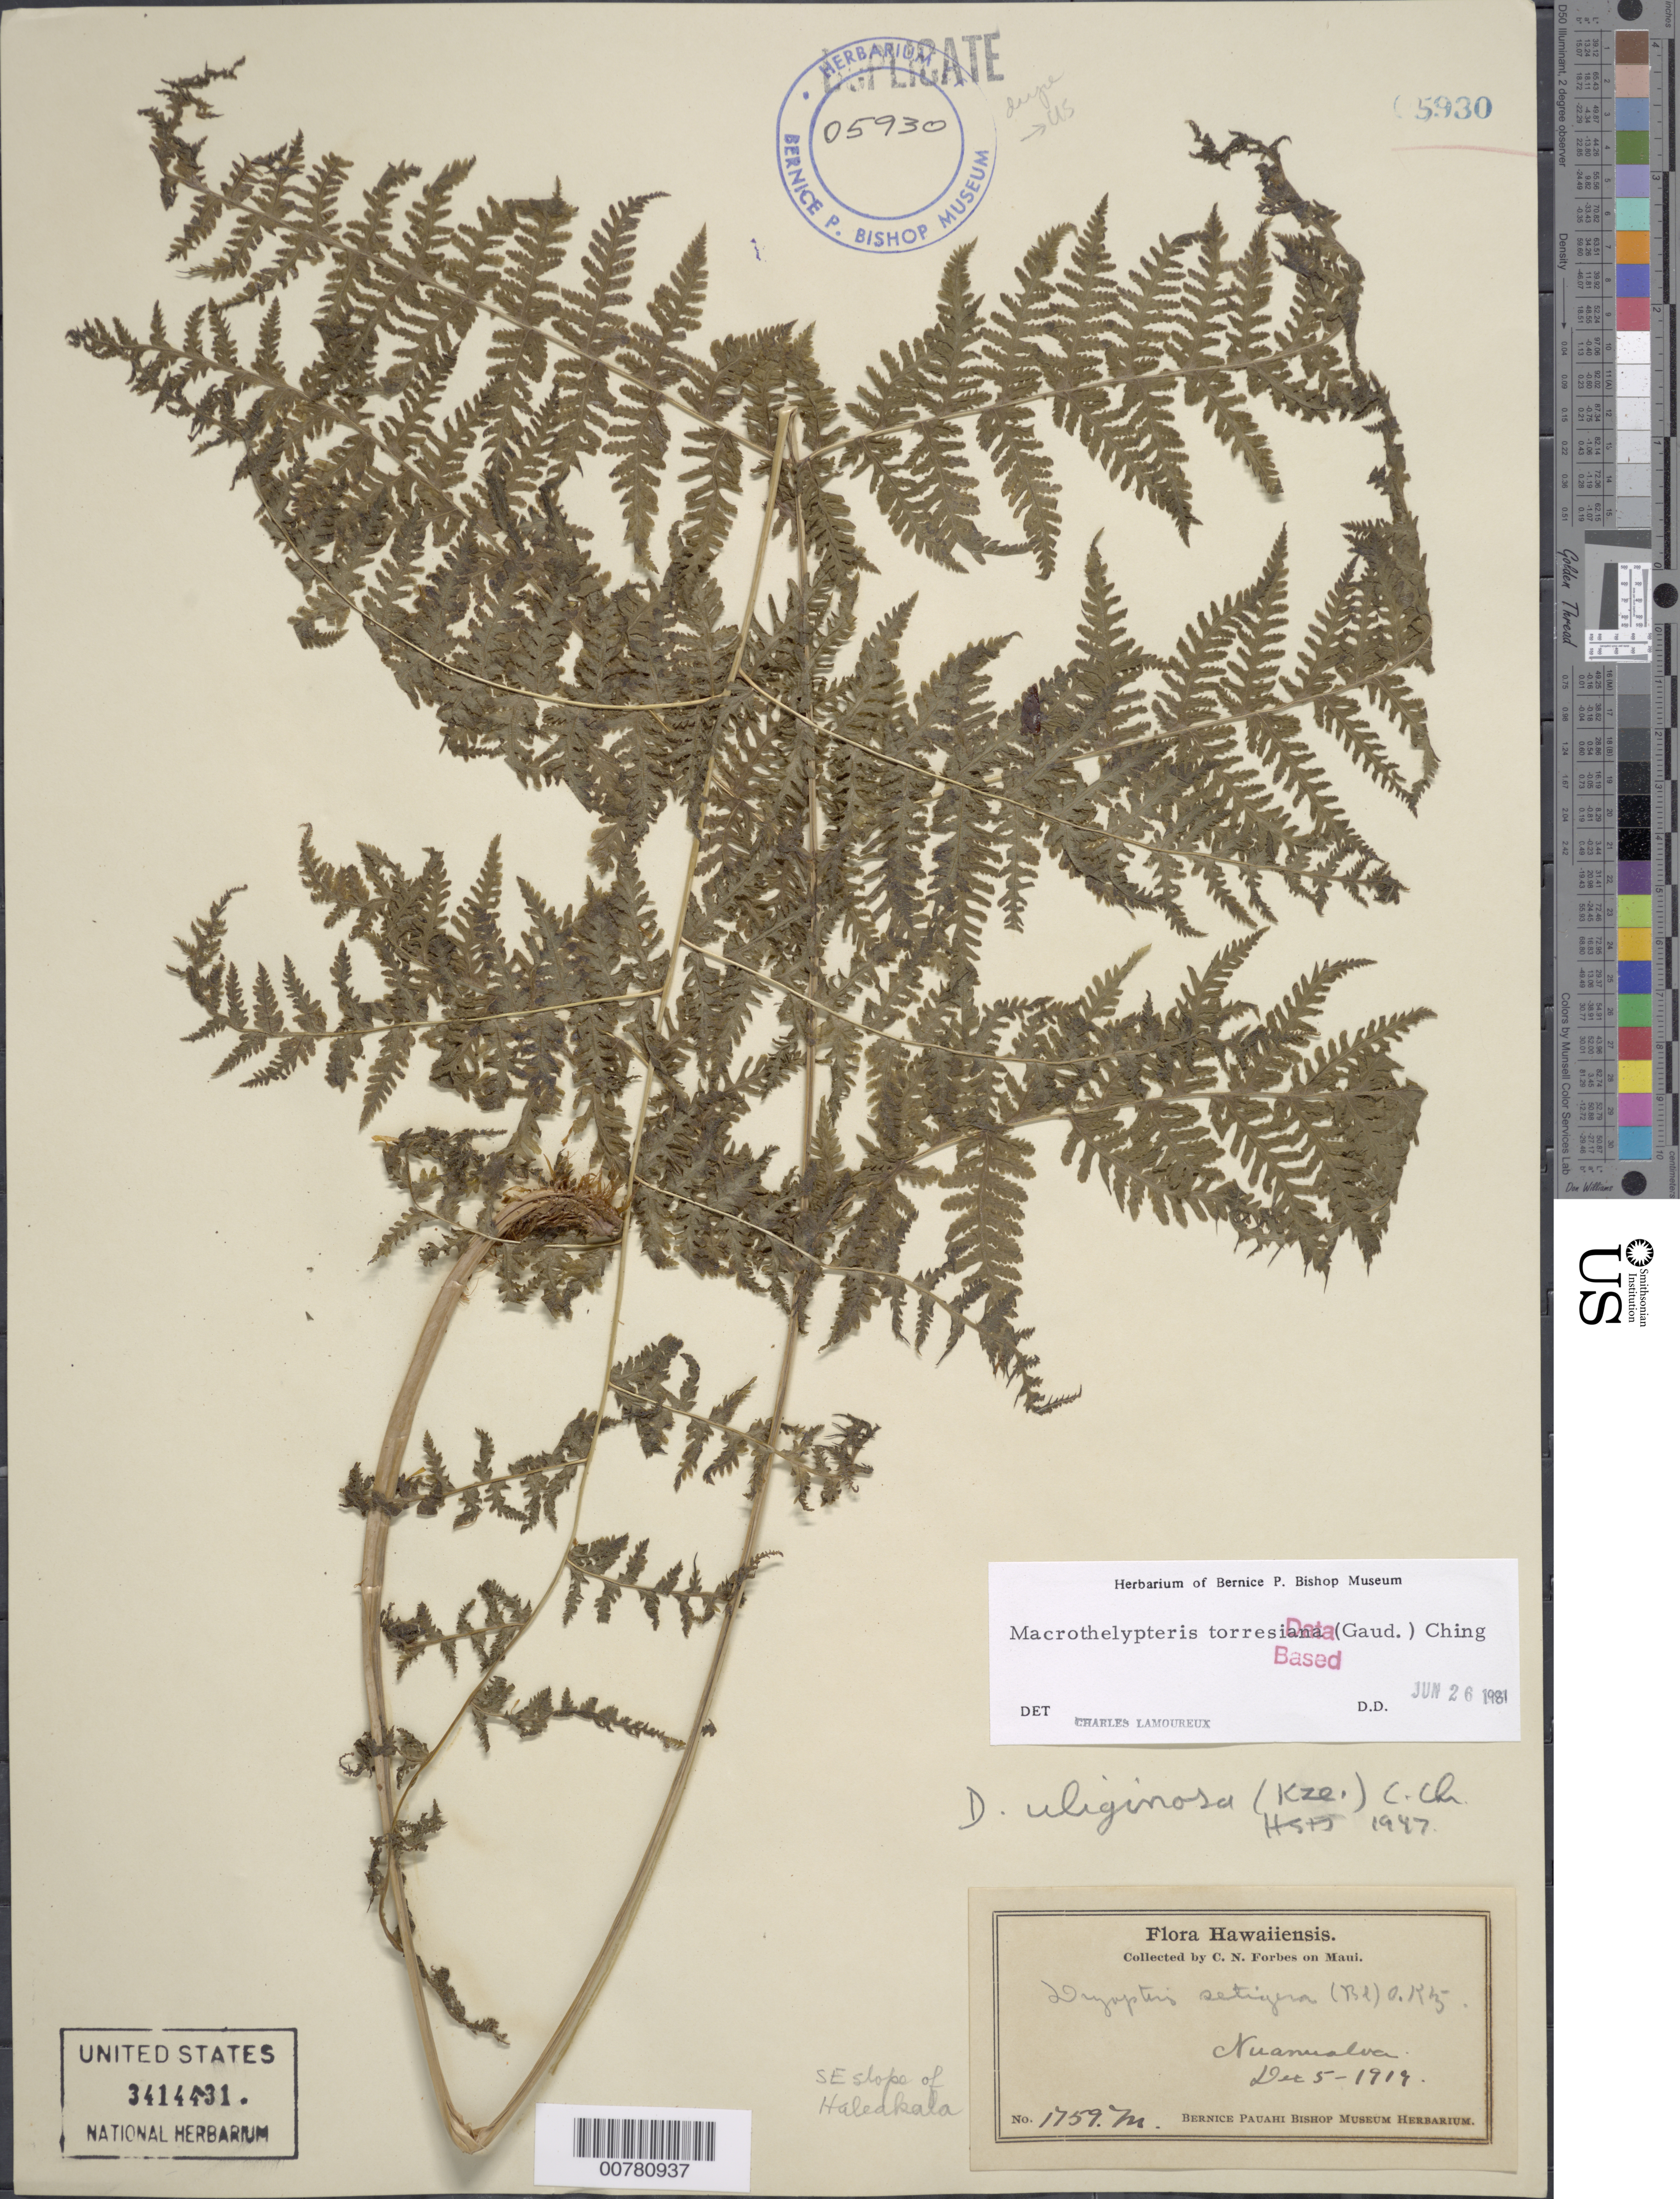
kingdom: Plantae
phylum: Tracheophyta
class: Polypodiopsida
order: Polypodiales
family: Thelypteridaceae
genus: Macrothelypteris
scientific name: Macrothelypteris polypodioides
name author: (Hook.) Holttum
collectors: C. N. Forbes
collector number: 1759.M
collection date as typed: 5 Dec 1919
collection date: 1919-12-05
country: United States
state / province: Hawaii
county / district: Maui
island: Maui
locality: SE slope of Haleakala, Nuanualoa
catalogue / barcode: US 3414431